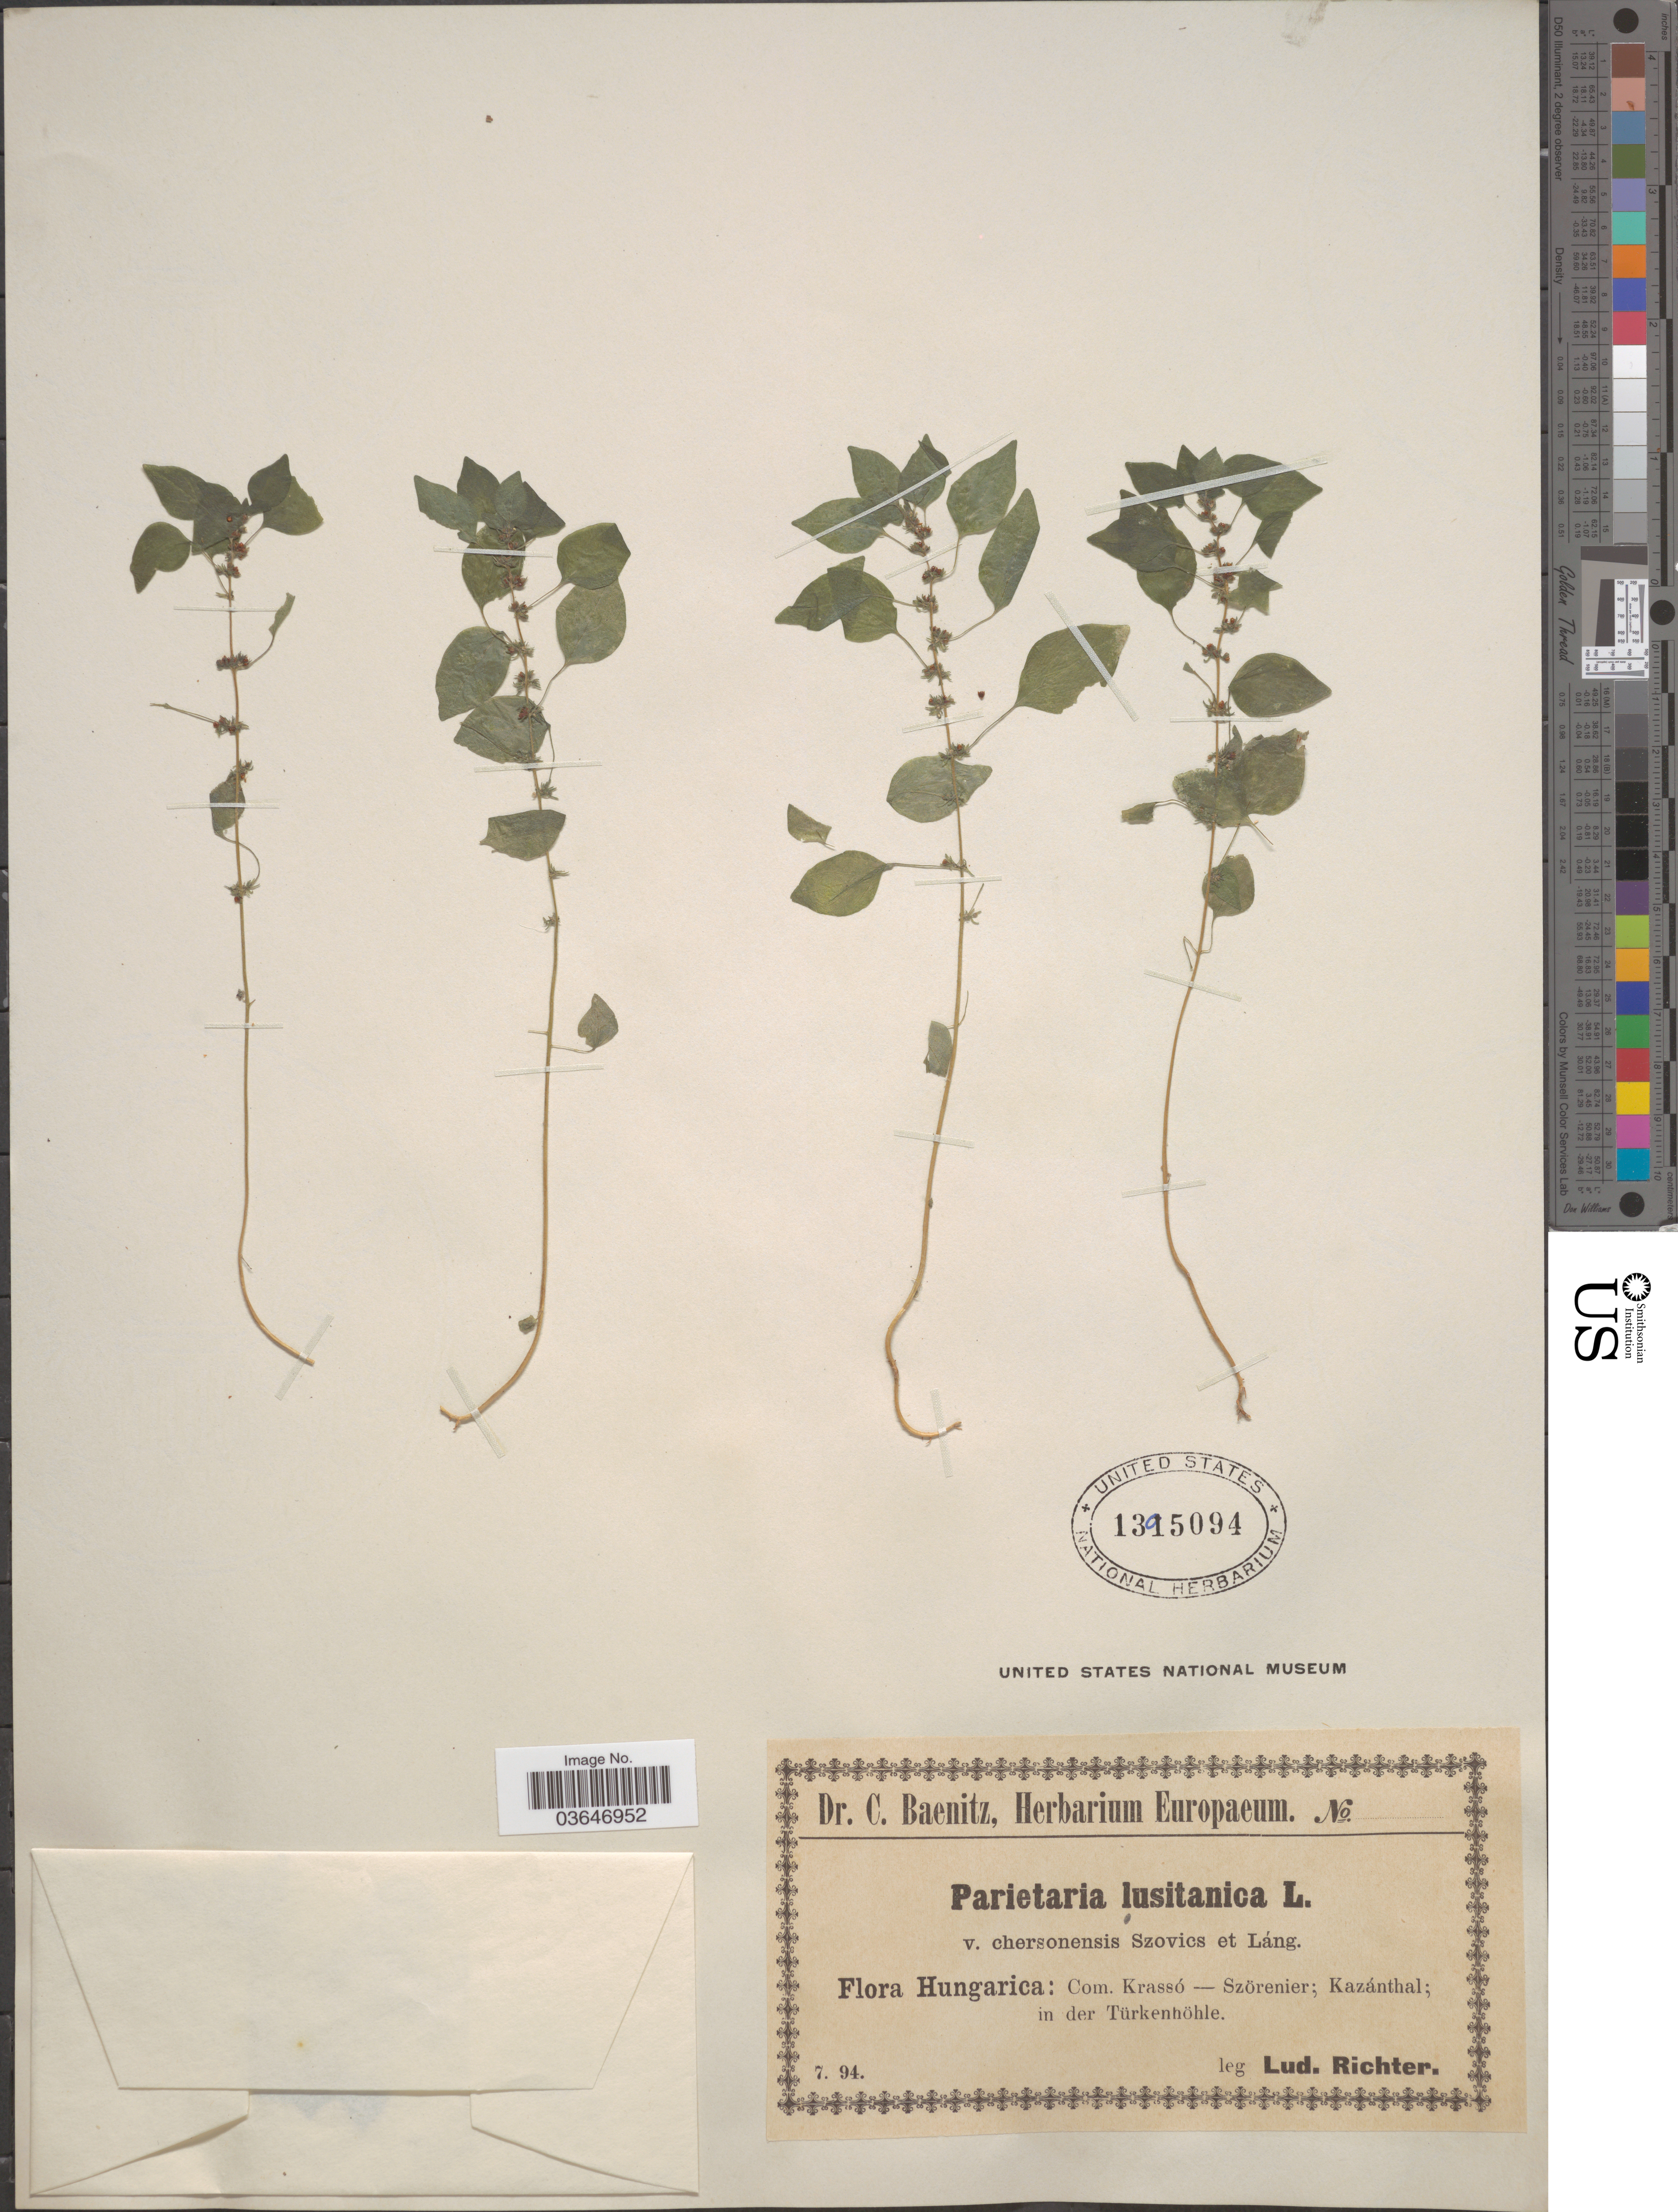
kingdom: Plantae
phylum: Tracheophyta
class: Magnoliopsida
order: Rosales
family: Urticaceae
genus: Parietaria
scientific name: Parietaria lusitanica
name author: L.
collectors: L. Richter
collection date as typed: Transcribed d/m/y: /7/94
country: Hungary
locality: Com. Krassó - Szörenier; Kazánthal; in der Türkenhöhle.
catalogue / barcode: US 1395094